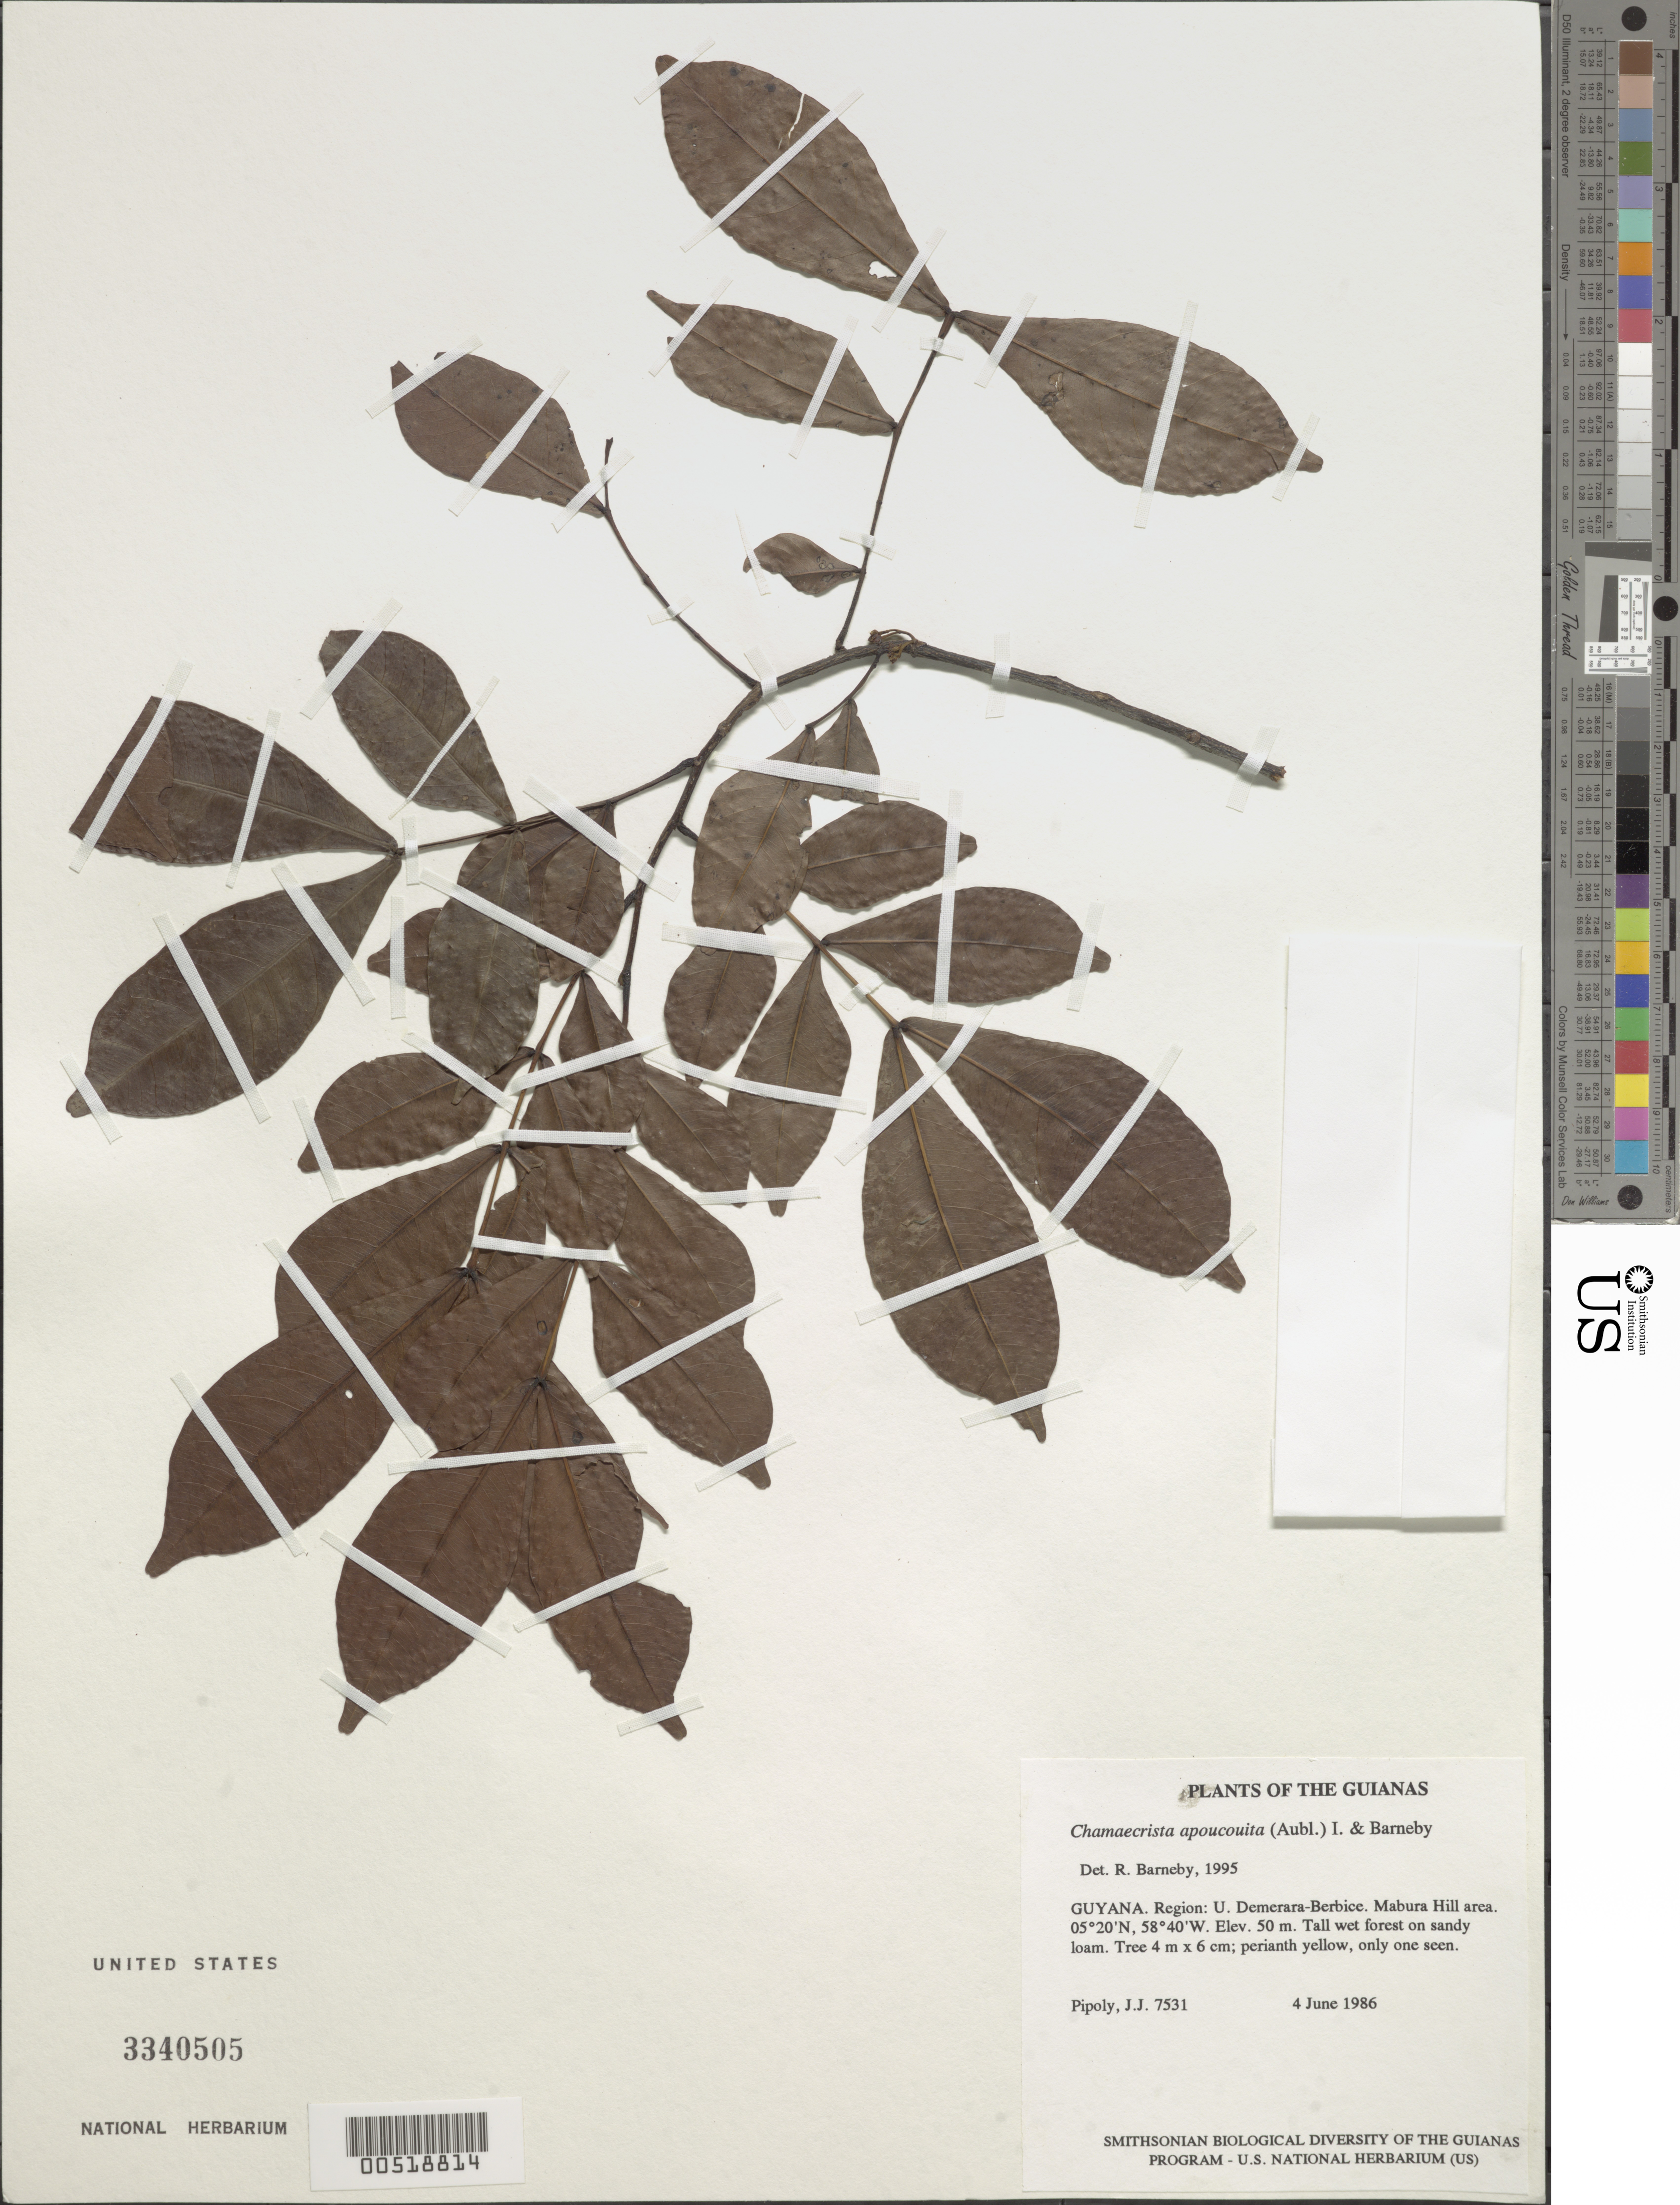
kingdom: Plantae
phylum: Tracheophyta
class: Magnoliopsida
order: Fabales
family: Fabaceae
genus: Chamaecrista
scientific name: Chamaecrista apoucouita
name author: (Aubl.) H.S. Irwin & Barneby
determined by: Barneby, Rupert C., (NY)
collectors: J. J. Pipoly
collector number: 7531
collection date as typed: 4 June 1986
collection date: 1986-06-04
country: Guyana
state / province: U. Demerara-Berbice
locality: Mabura Hill area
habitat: Tall wet forest on sandy loam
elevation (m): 50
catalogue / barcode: US 3340505